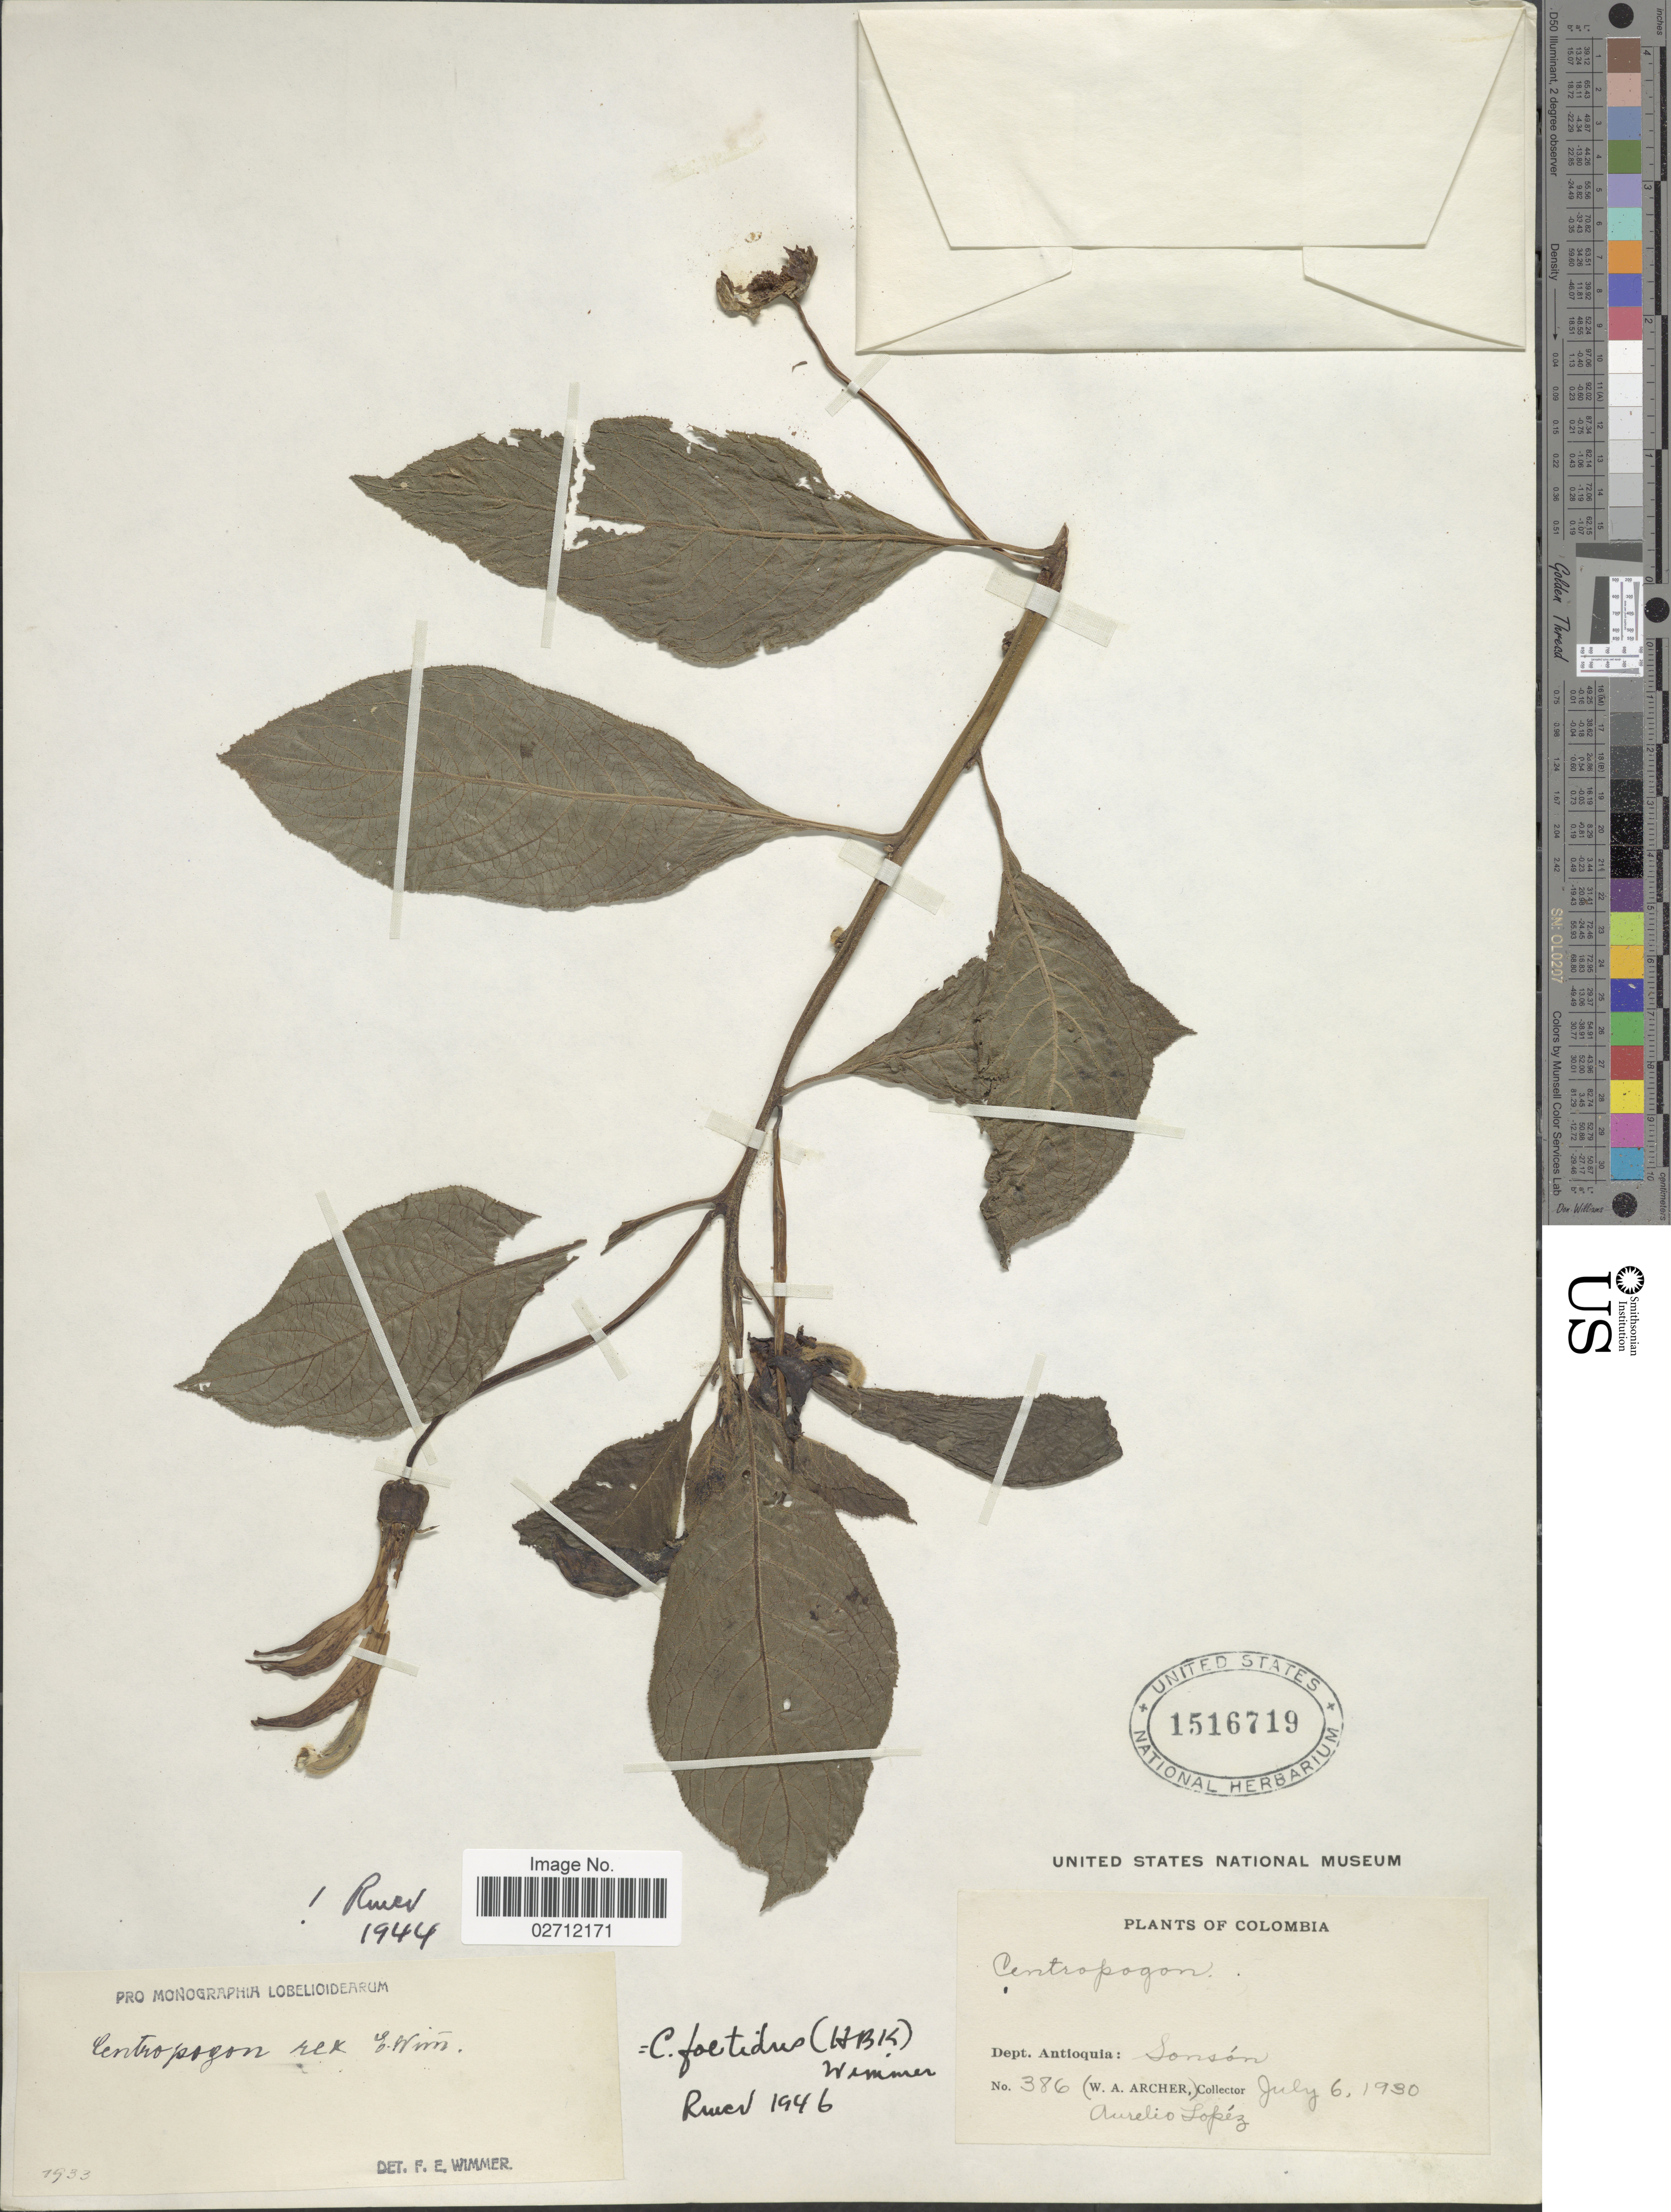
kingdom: Plantae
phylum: Tracheophyta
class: Magnoliopsida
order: Asterales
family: Campanulaceae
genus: Centropogon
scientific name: Centropogon foetidus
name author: (Willd. ex Kunth) E. Wimm.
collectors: A. Lopez & W. Archer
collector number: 386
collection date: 1930-07-06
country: Colombia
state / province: Antioquia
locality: Sonson.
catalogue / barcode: US 1516719